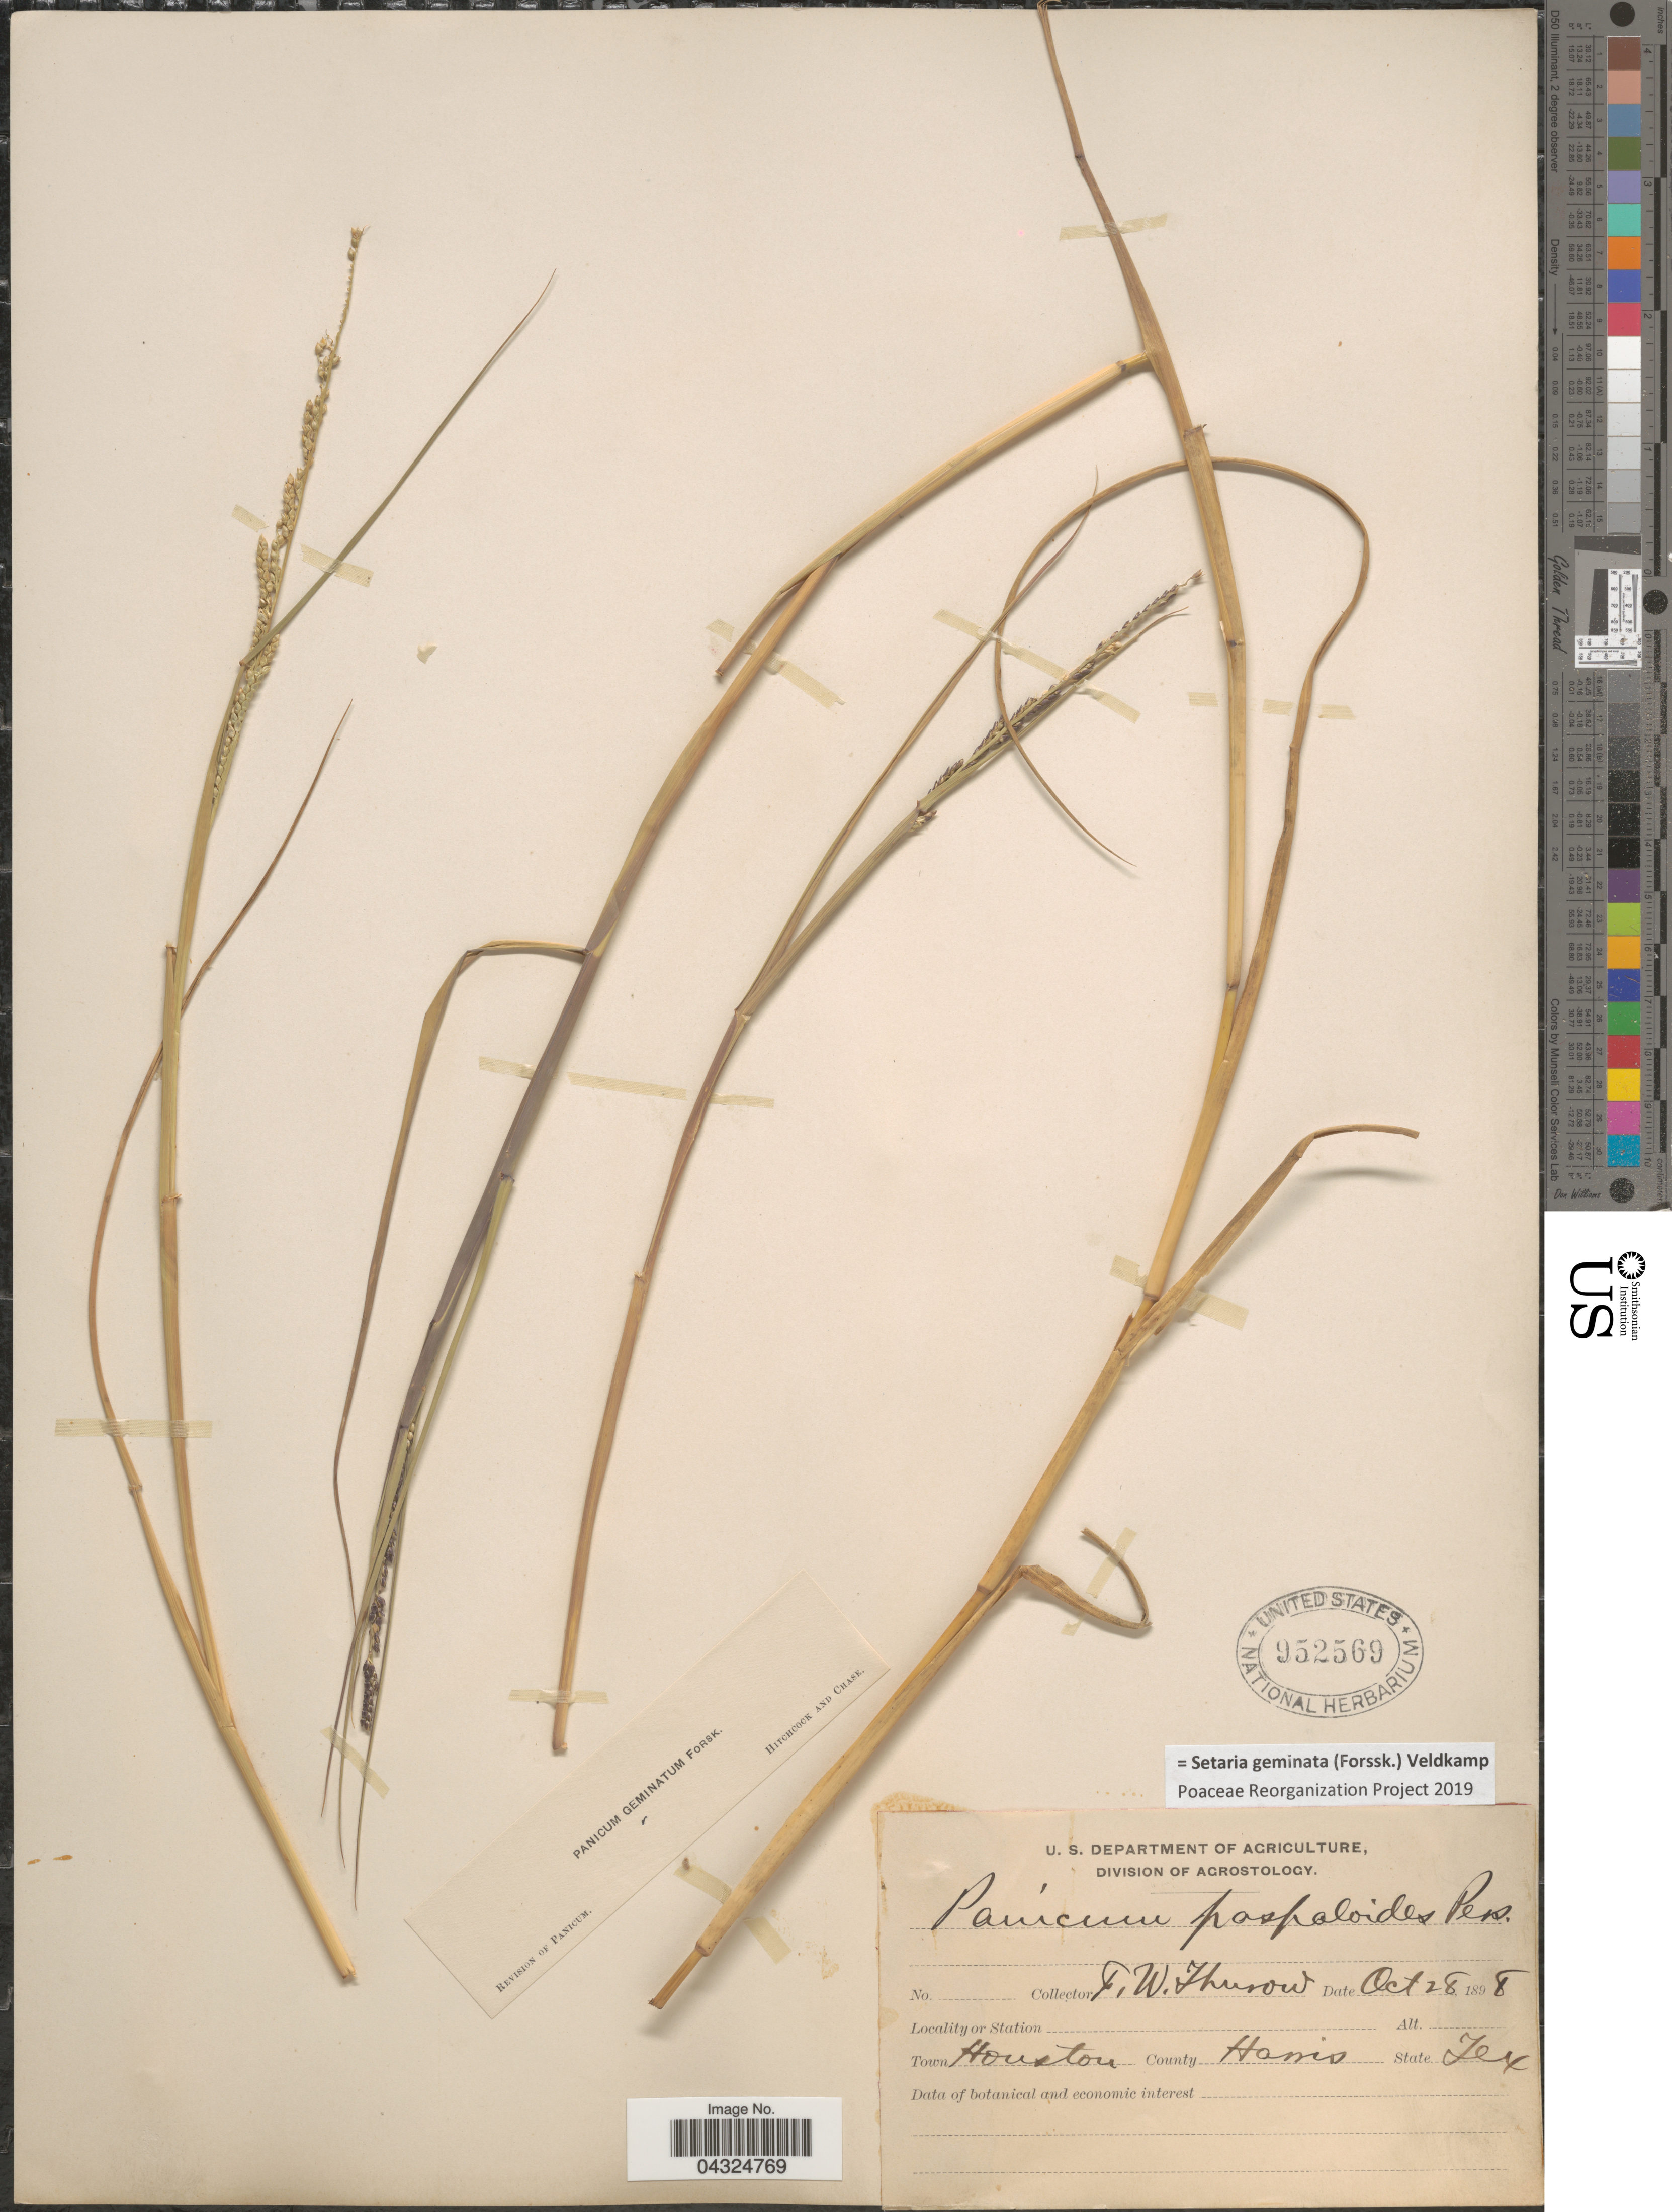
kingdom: Plantae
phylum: Tracheophyta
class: Liliopsida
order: Poales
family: Poaceae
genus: Setaria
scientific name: Setaria geminata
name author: (Forssk.) Veldkamp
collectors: F. W. Thurow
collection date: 1898-10-28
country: United States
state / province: Texas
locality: Town Houston. County Harris.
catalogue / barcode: US 952569